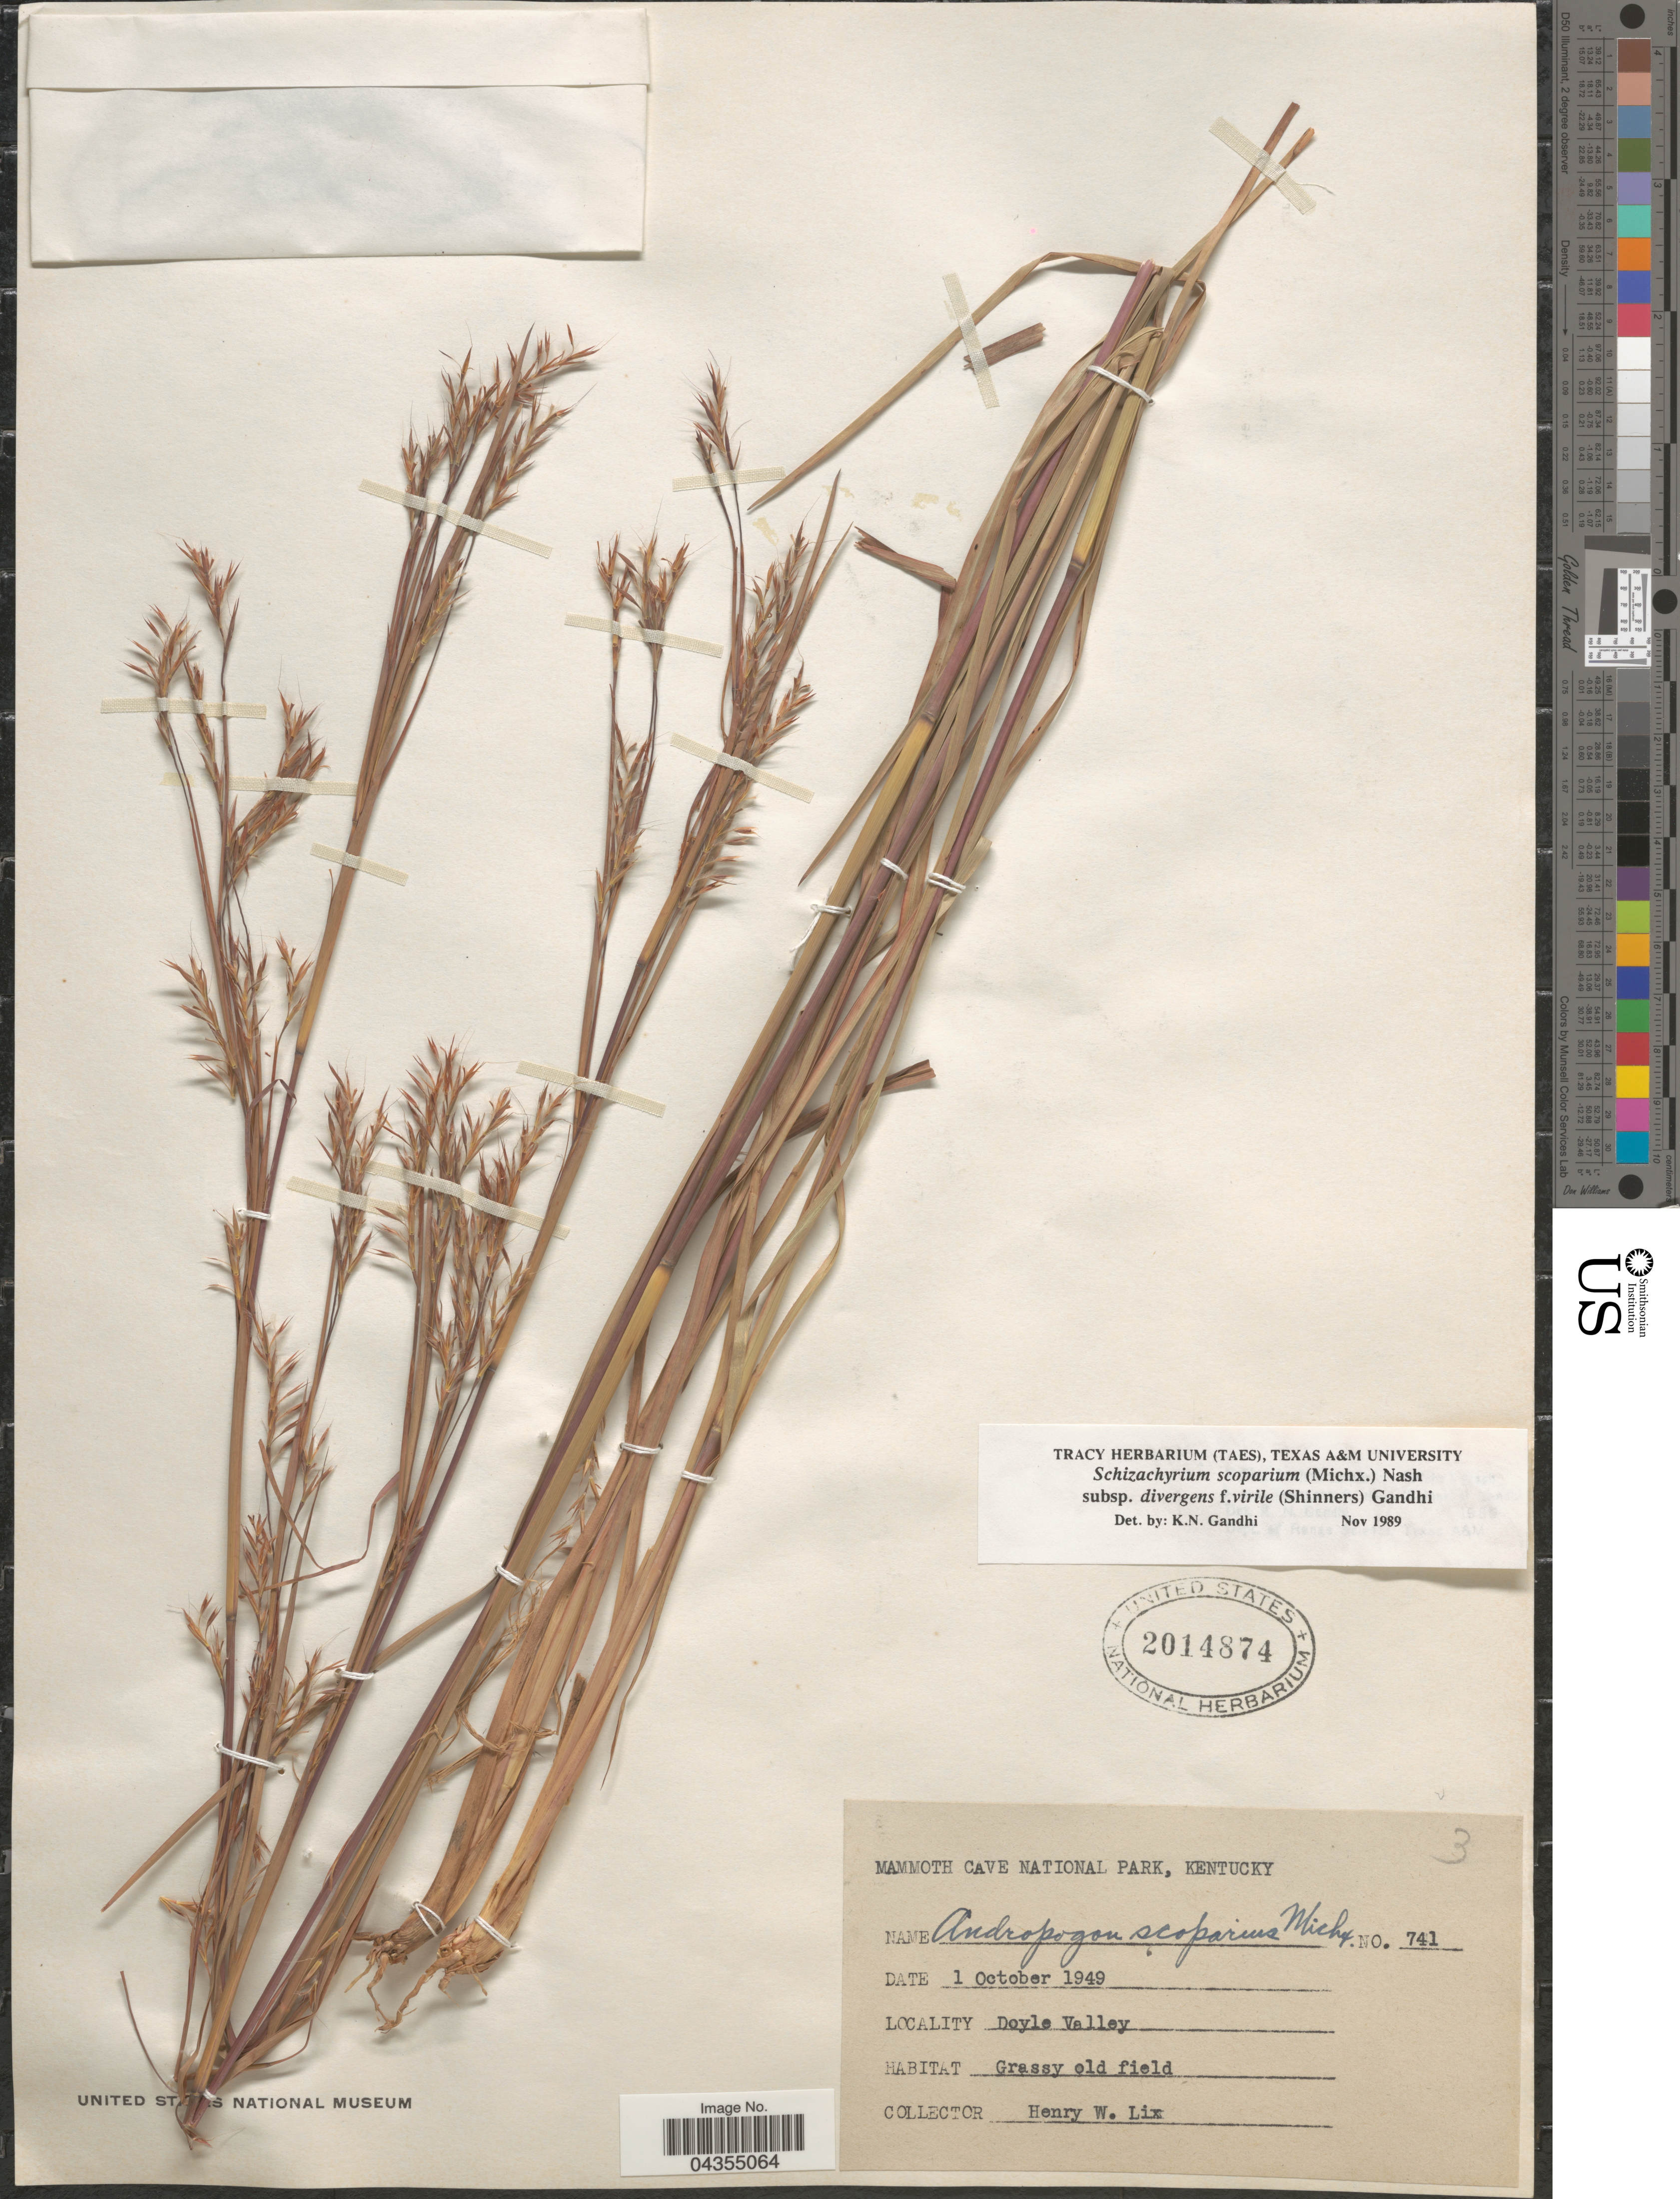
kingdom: Plantae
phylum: Tracheophyta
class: Liliopsida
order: Poales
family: Poaceae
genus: Schizachyrium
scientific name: Schizachyrium scoparium var. divergens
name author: (Hack.) Gould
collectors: H. W. Lix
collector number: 741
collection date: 1949-10-01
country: United States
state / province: Kentucky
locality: Mammoth Cave National Park. Doyle Valley.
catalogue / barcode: US 2014874